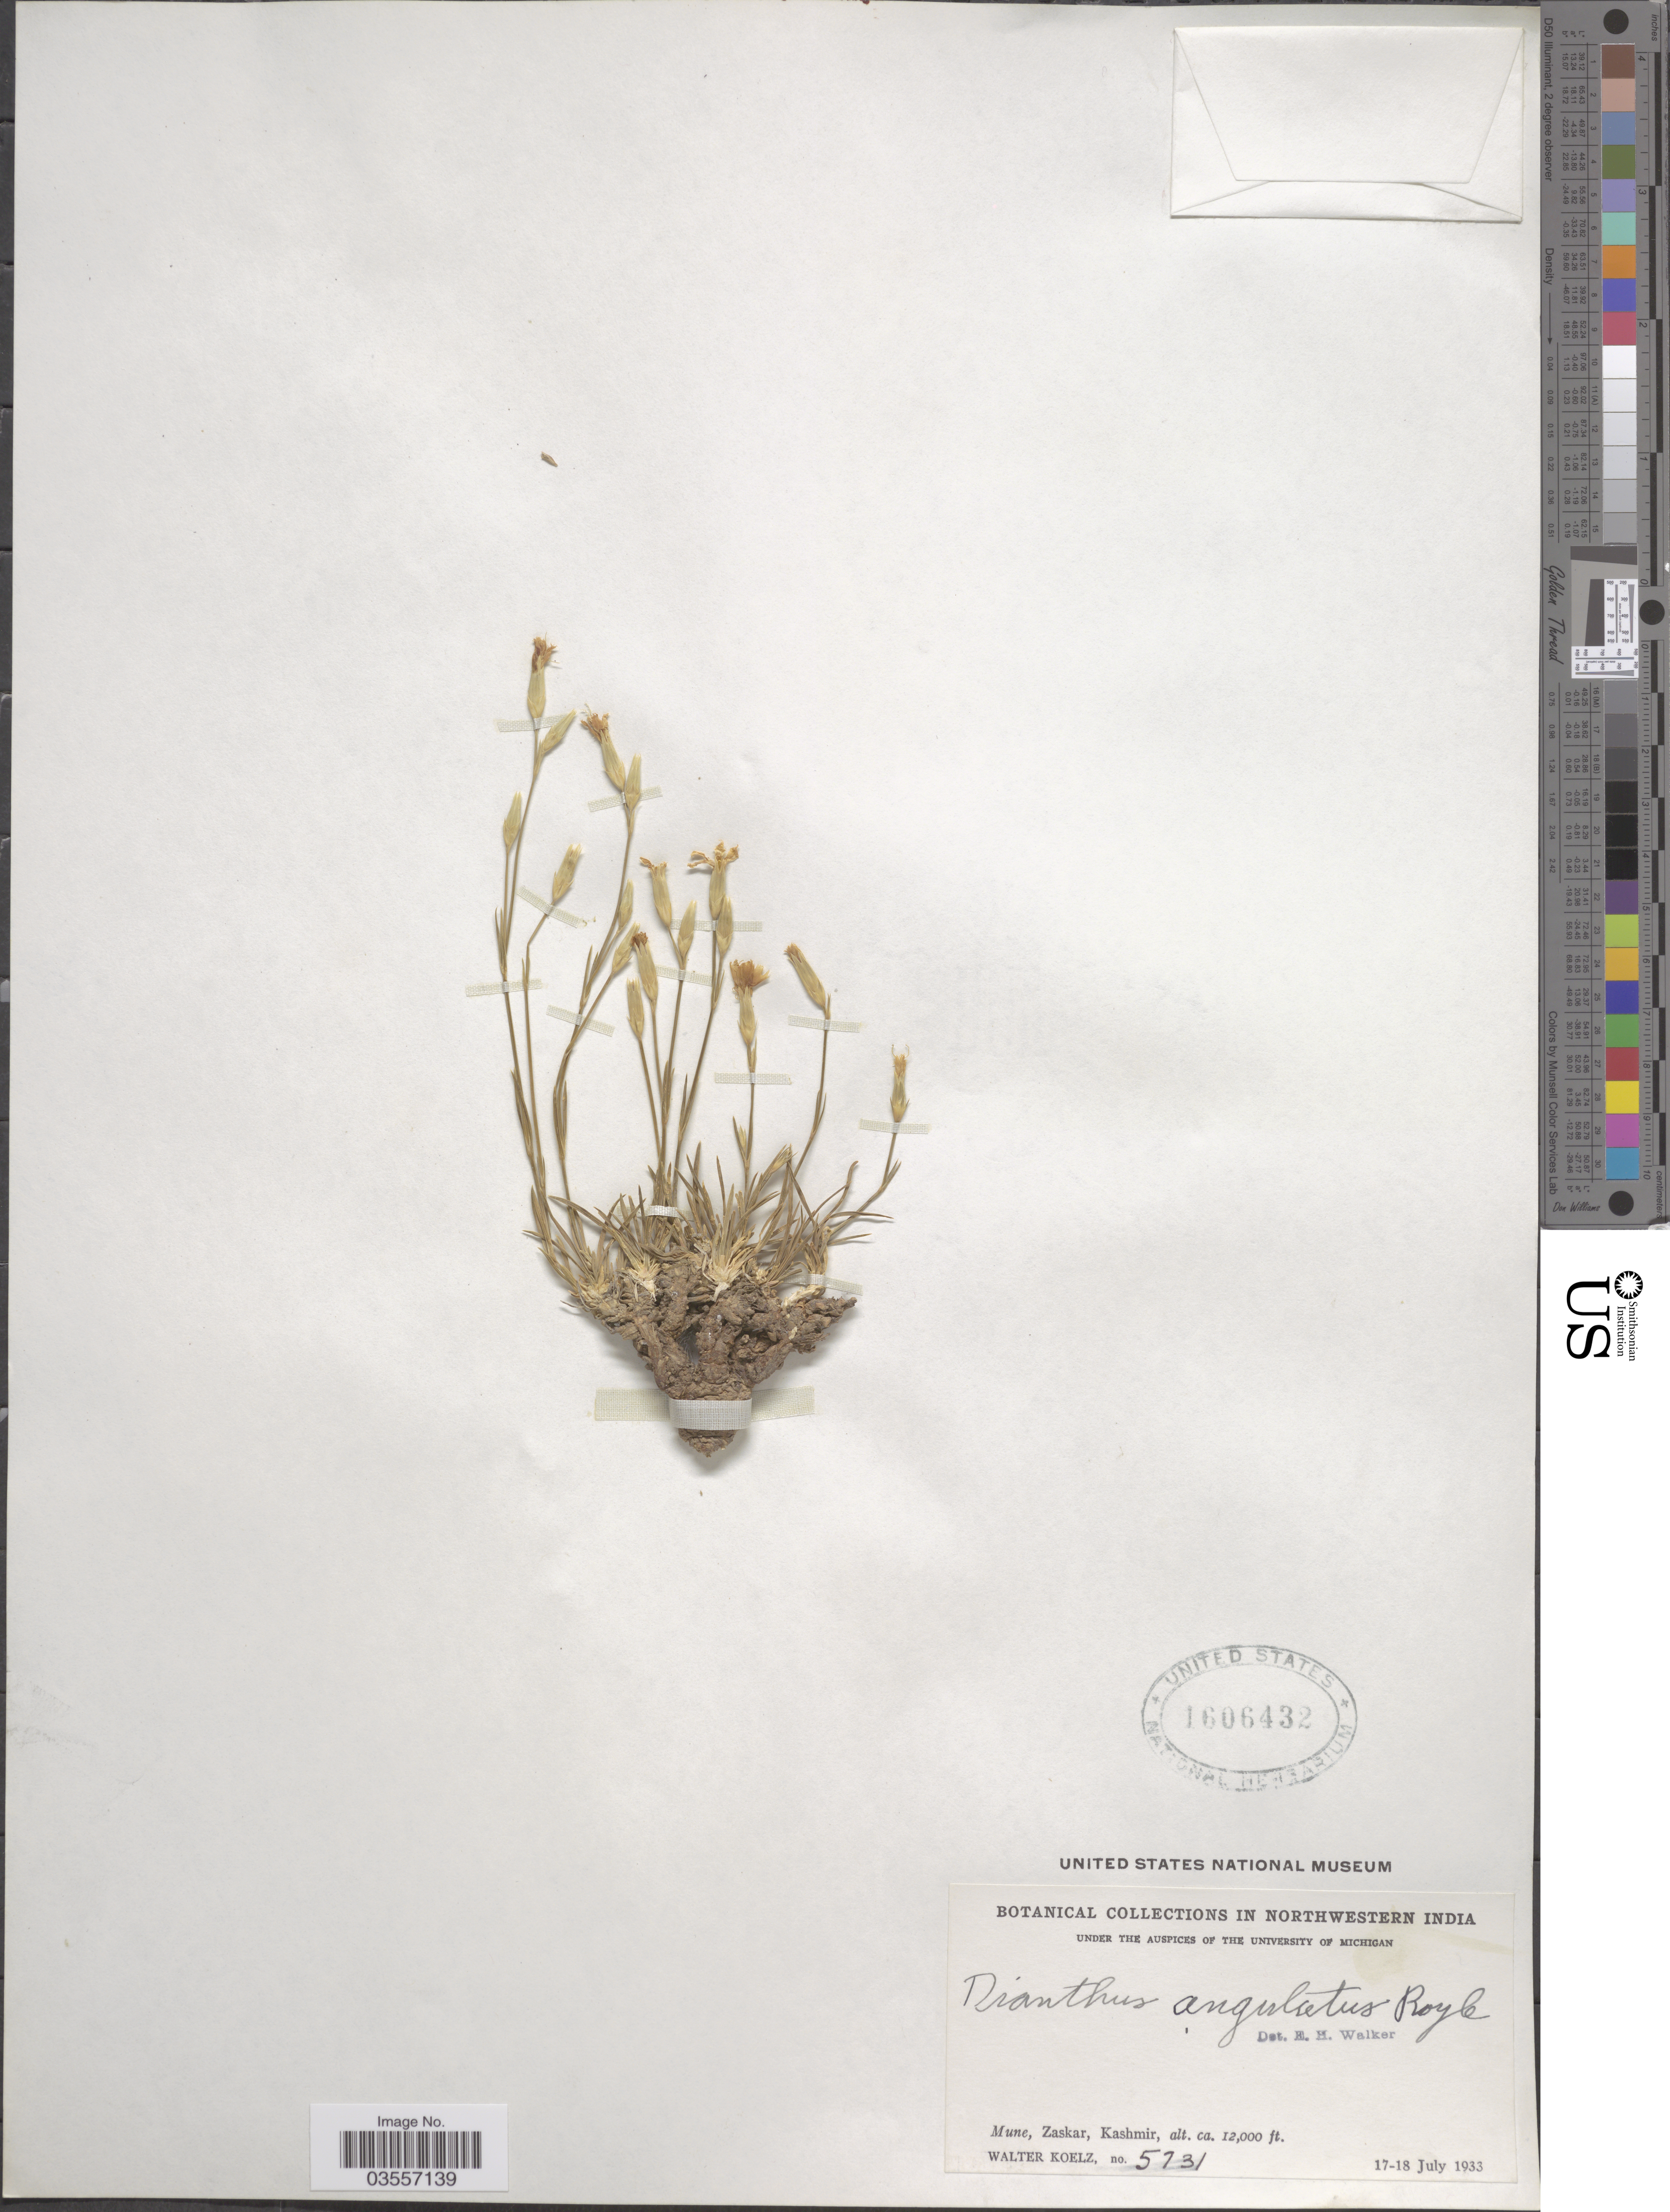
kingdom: Plantae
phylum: Tracheophyta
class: Magnoliopsida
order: Caryophyllales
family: Caryophyllaceae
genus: Dianthus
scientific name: Dianthus angulatus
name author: Royle ex Benth.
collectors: W. N. Koelz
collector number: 5731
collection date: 1933-07-17/1933-07-18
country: India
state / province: Jammu and Kashmir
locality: Northwestern India. Mune, Zaskar, Kashmir.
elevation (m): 3658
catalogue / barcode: US 1606432